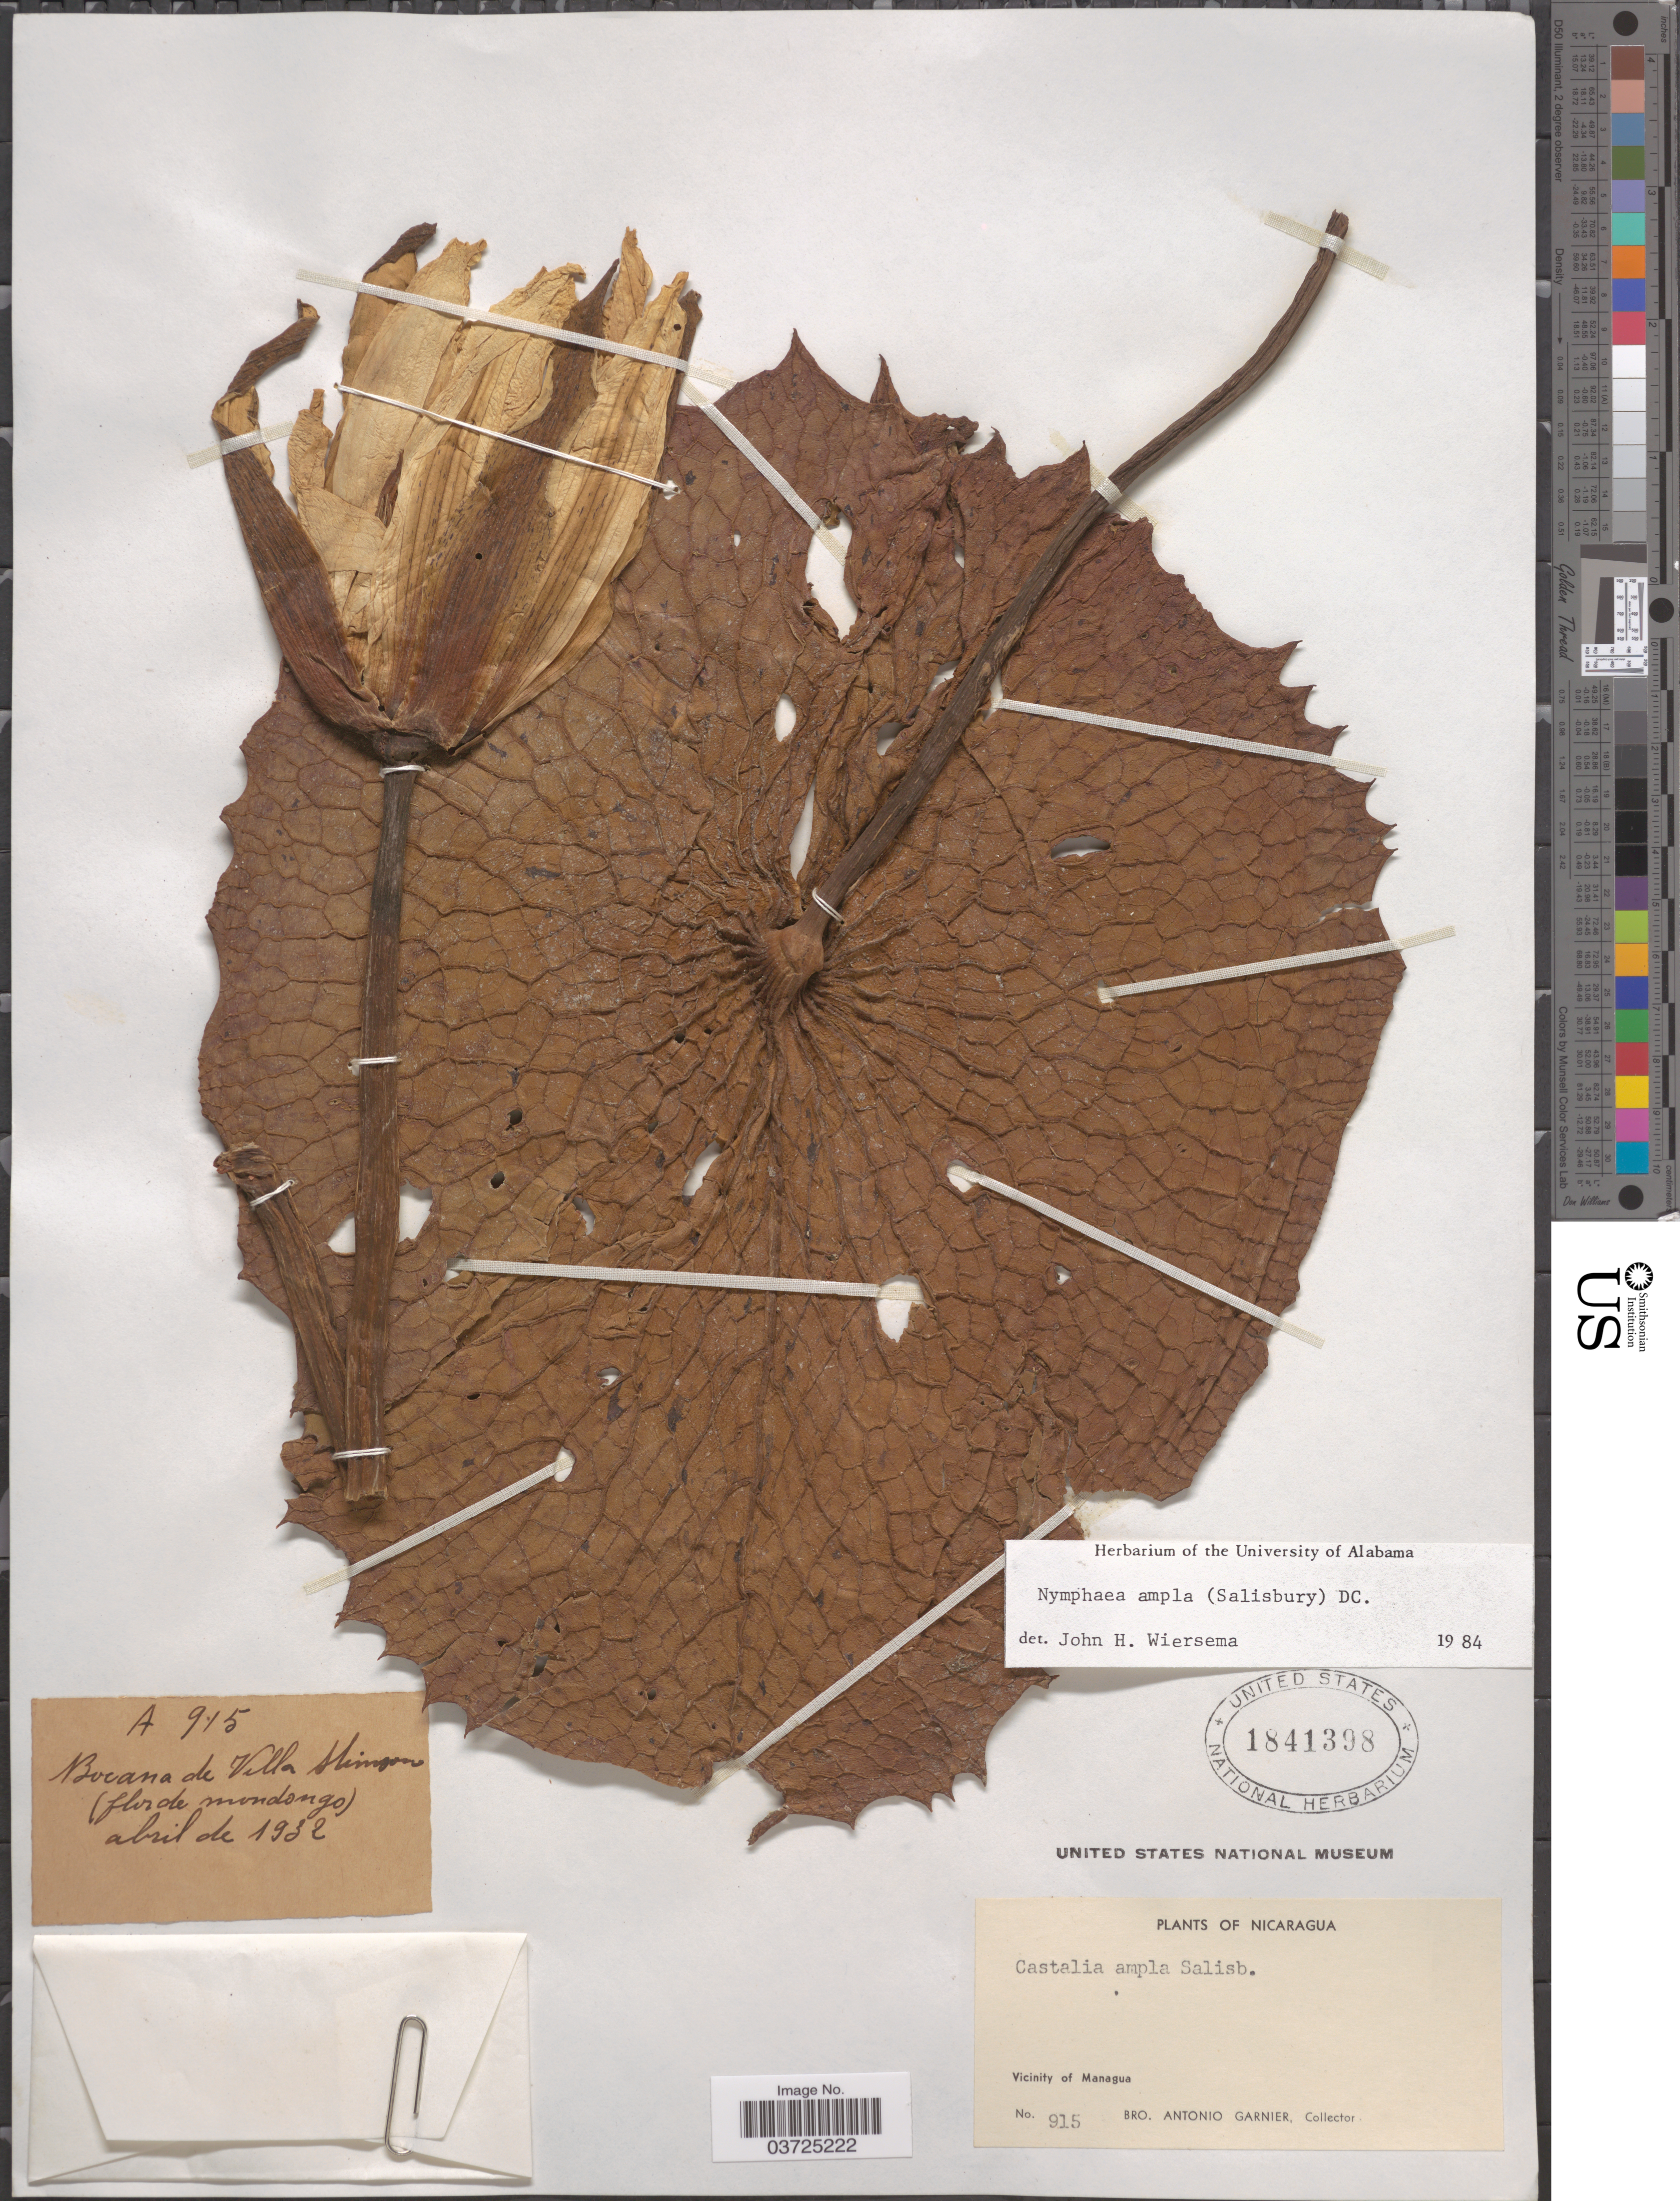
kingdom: Plantae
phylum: Tracheophyta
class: Magnoliopsida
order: Nymphaeales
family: Nymphaeaceae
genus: Nymphaea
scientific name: Nymphaea ampla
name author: (Salisb.) DC.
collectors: Bro. A. Garnier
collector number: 915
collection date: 1932-04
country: Nicaragua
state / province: Managua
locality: Vicinity of Managua. Bocana de Villa Stimson.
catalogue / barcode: US 1841398